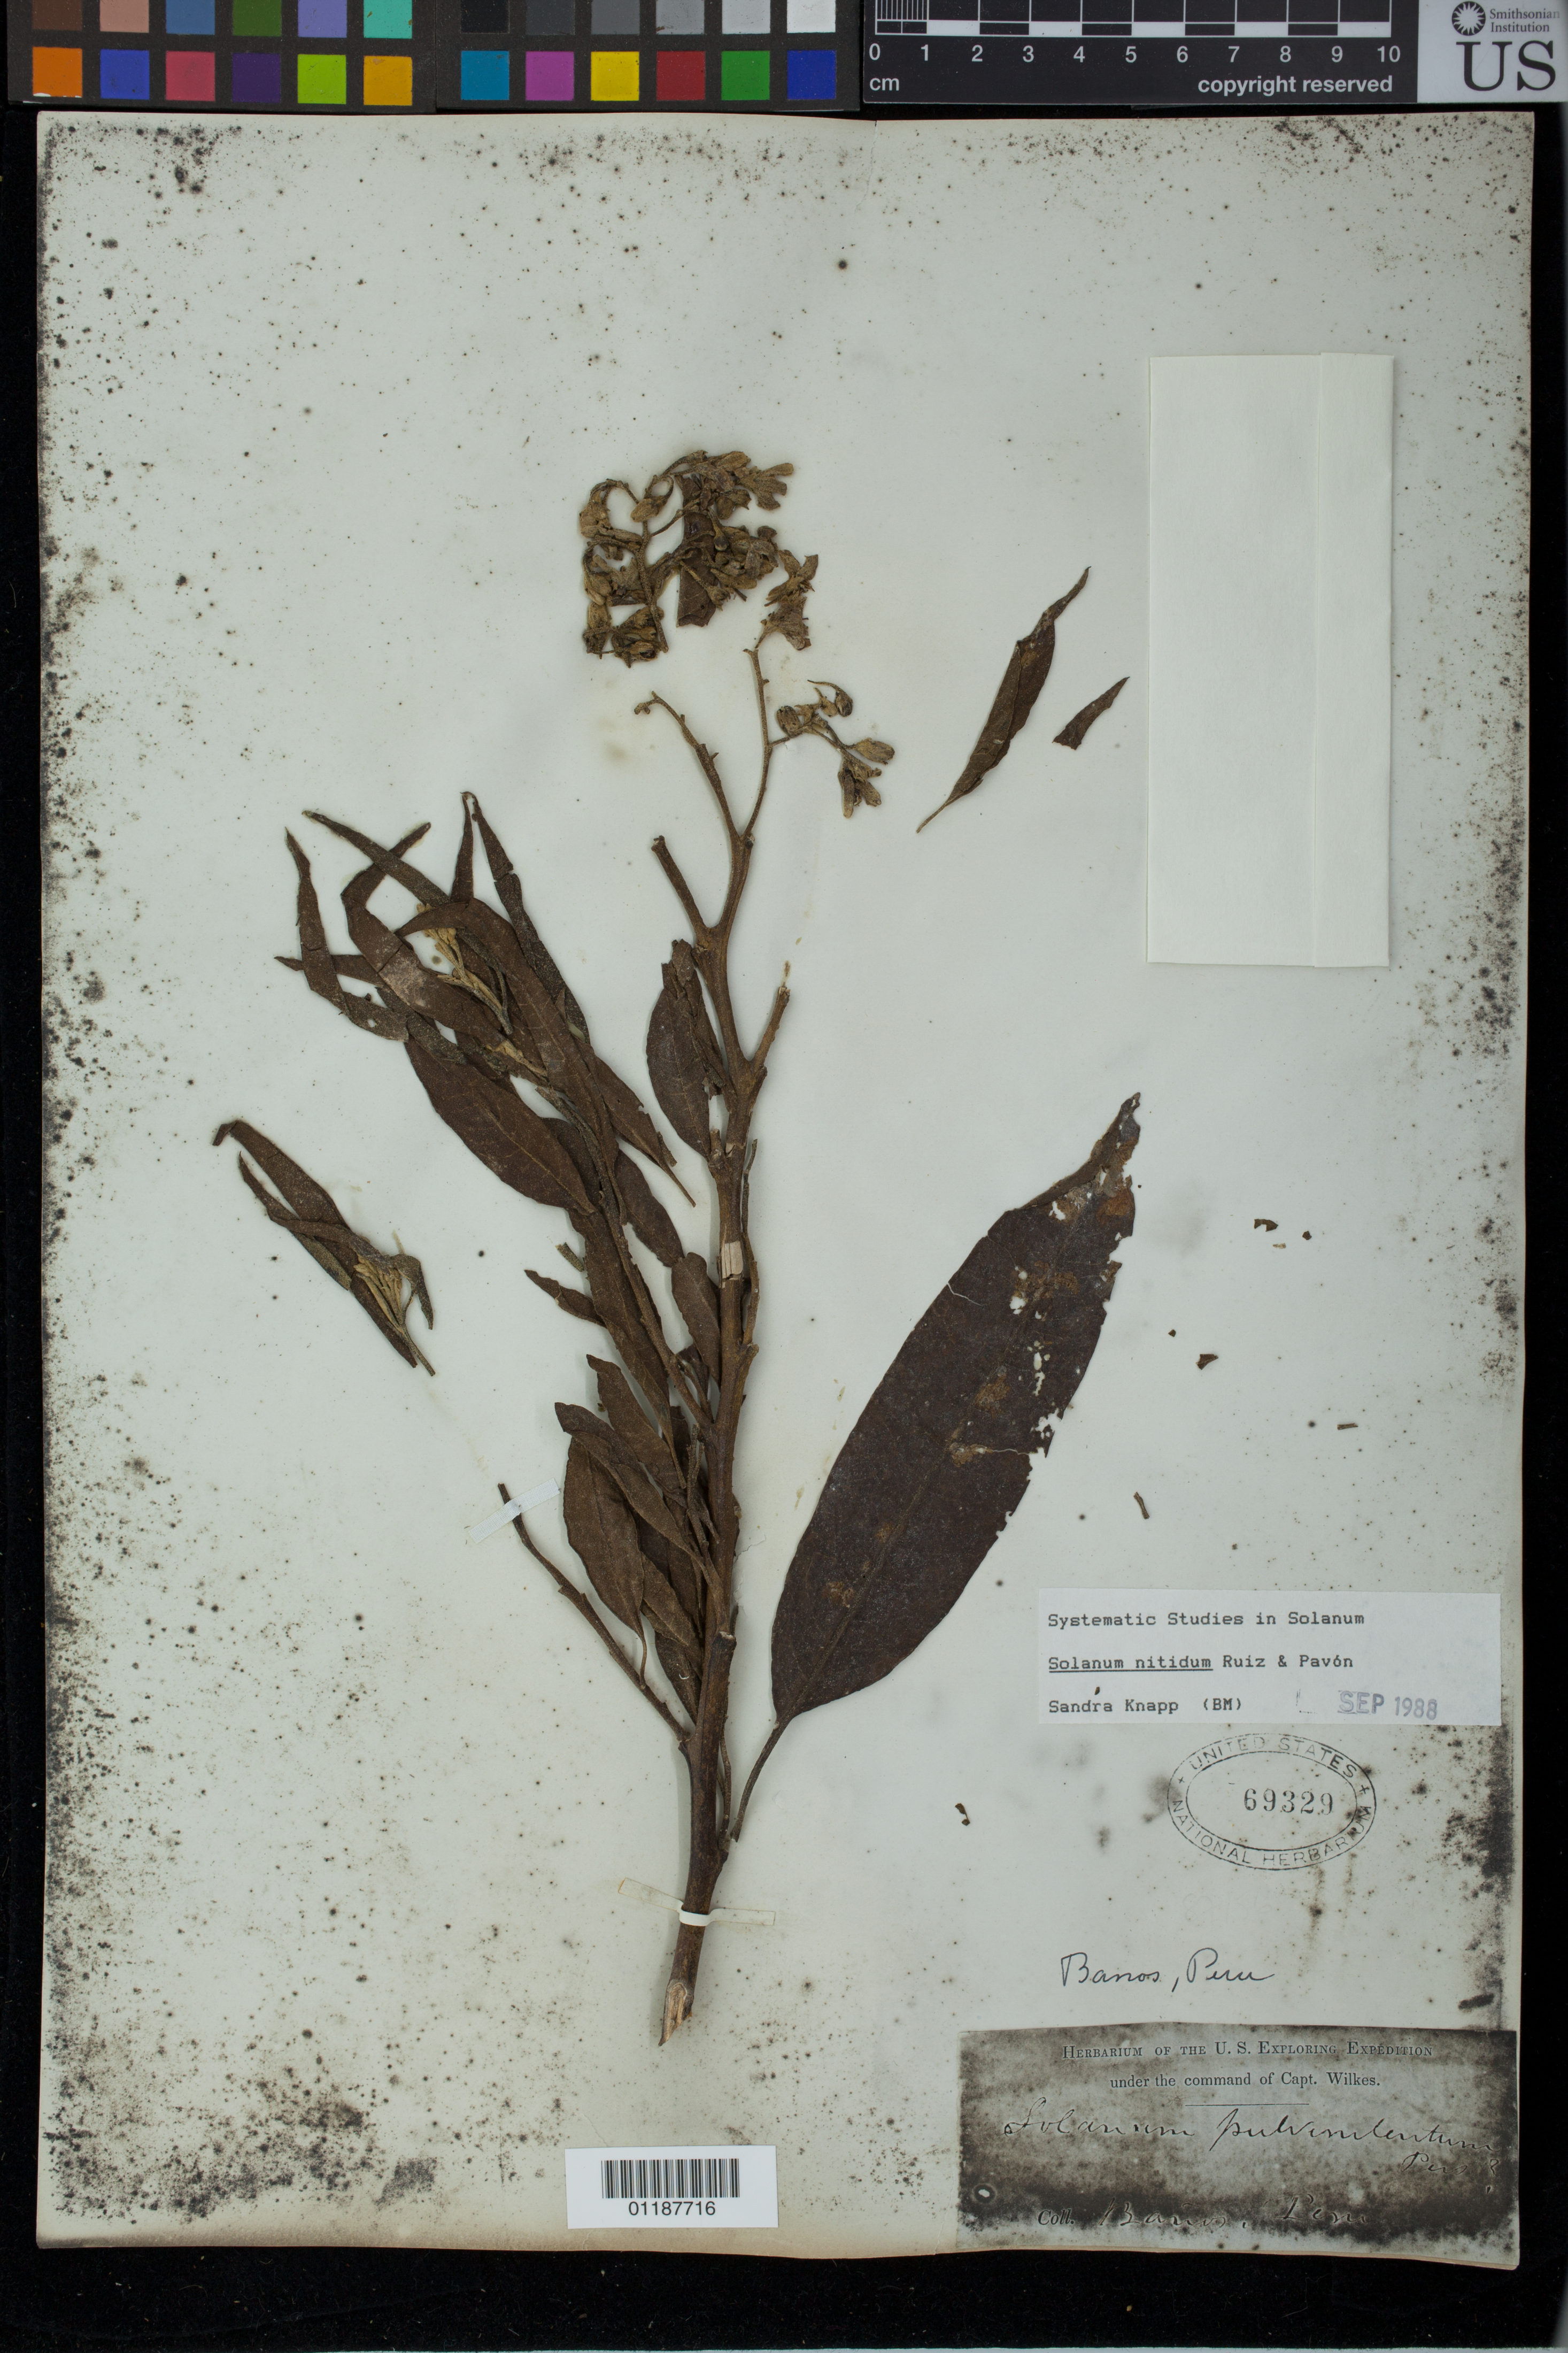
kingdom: Plantae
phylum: Tracheophyta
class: Magnoliopsida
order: Solanales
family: Solanaceae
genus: Solanum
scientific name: Solanum nitidum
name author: Ruiz & Pav.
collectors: Wilkes Explor. Exped.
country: Peru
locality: Banos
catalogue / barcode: US 69329